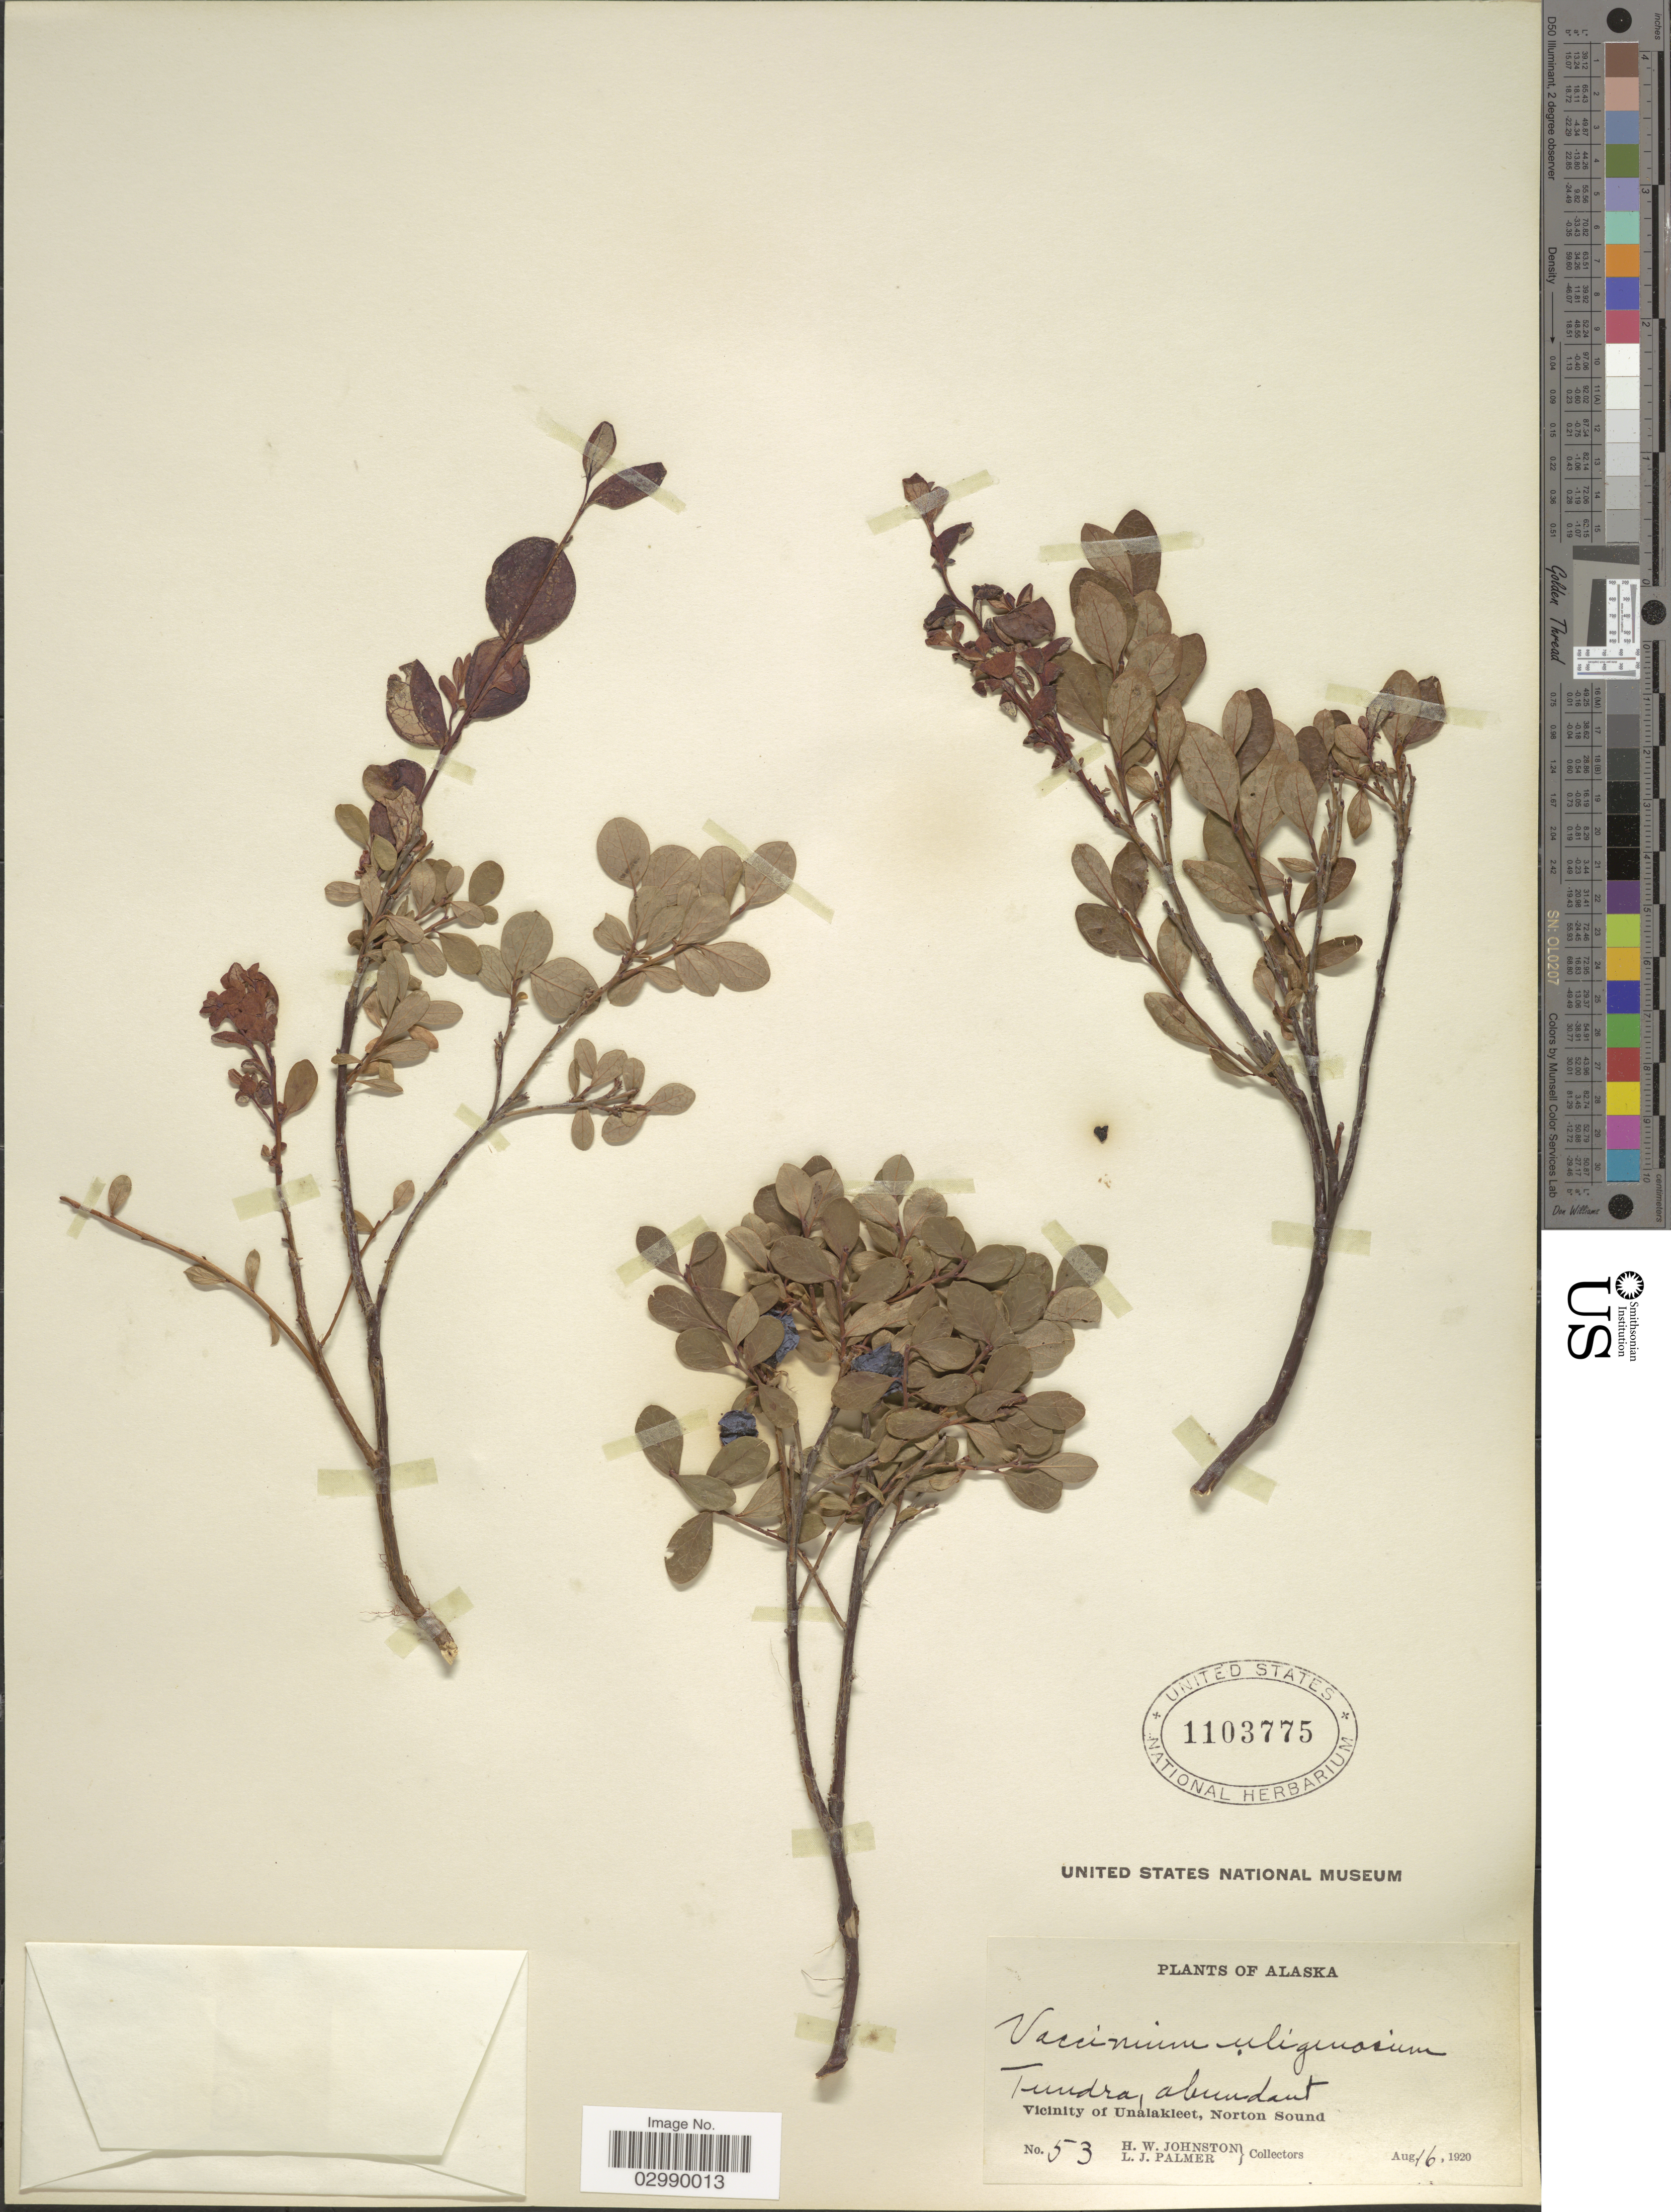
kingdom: Plantae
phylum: Tracheophyta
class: Magnoliopsida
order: Ericales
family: Ericaceae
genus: Vaccinium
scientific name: Vaccinium uliginosum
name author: L.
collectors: H. W. Johnston & L. J. Palmer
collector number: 53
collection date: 1920-08-16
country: United States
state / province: Alaska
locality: Vicinity of Unalakleet, Norton Sound.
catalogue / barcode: US 1103775